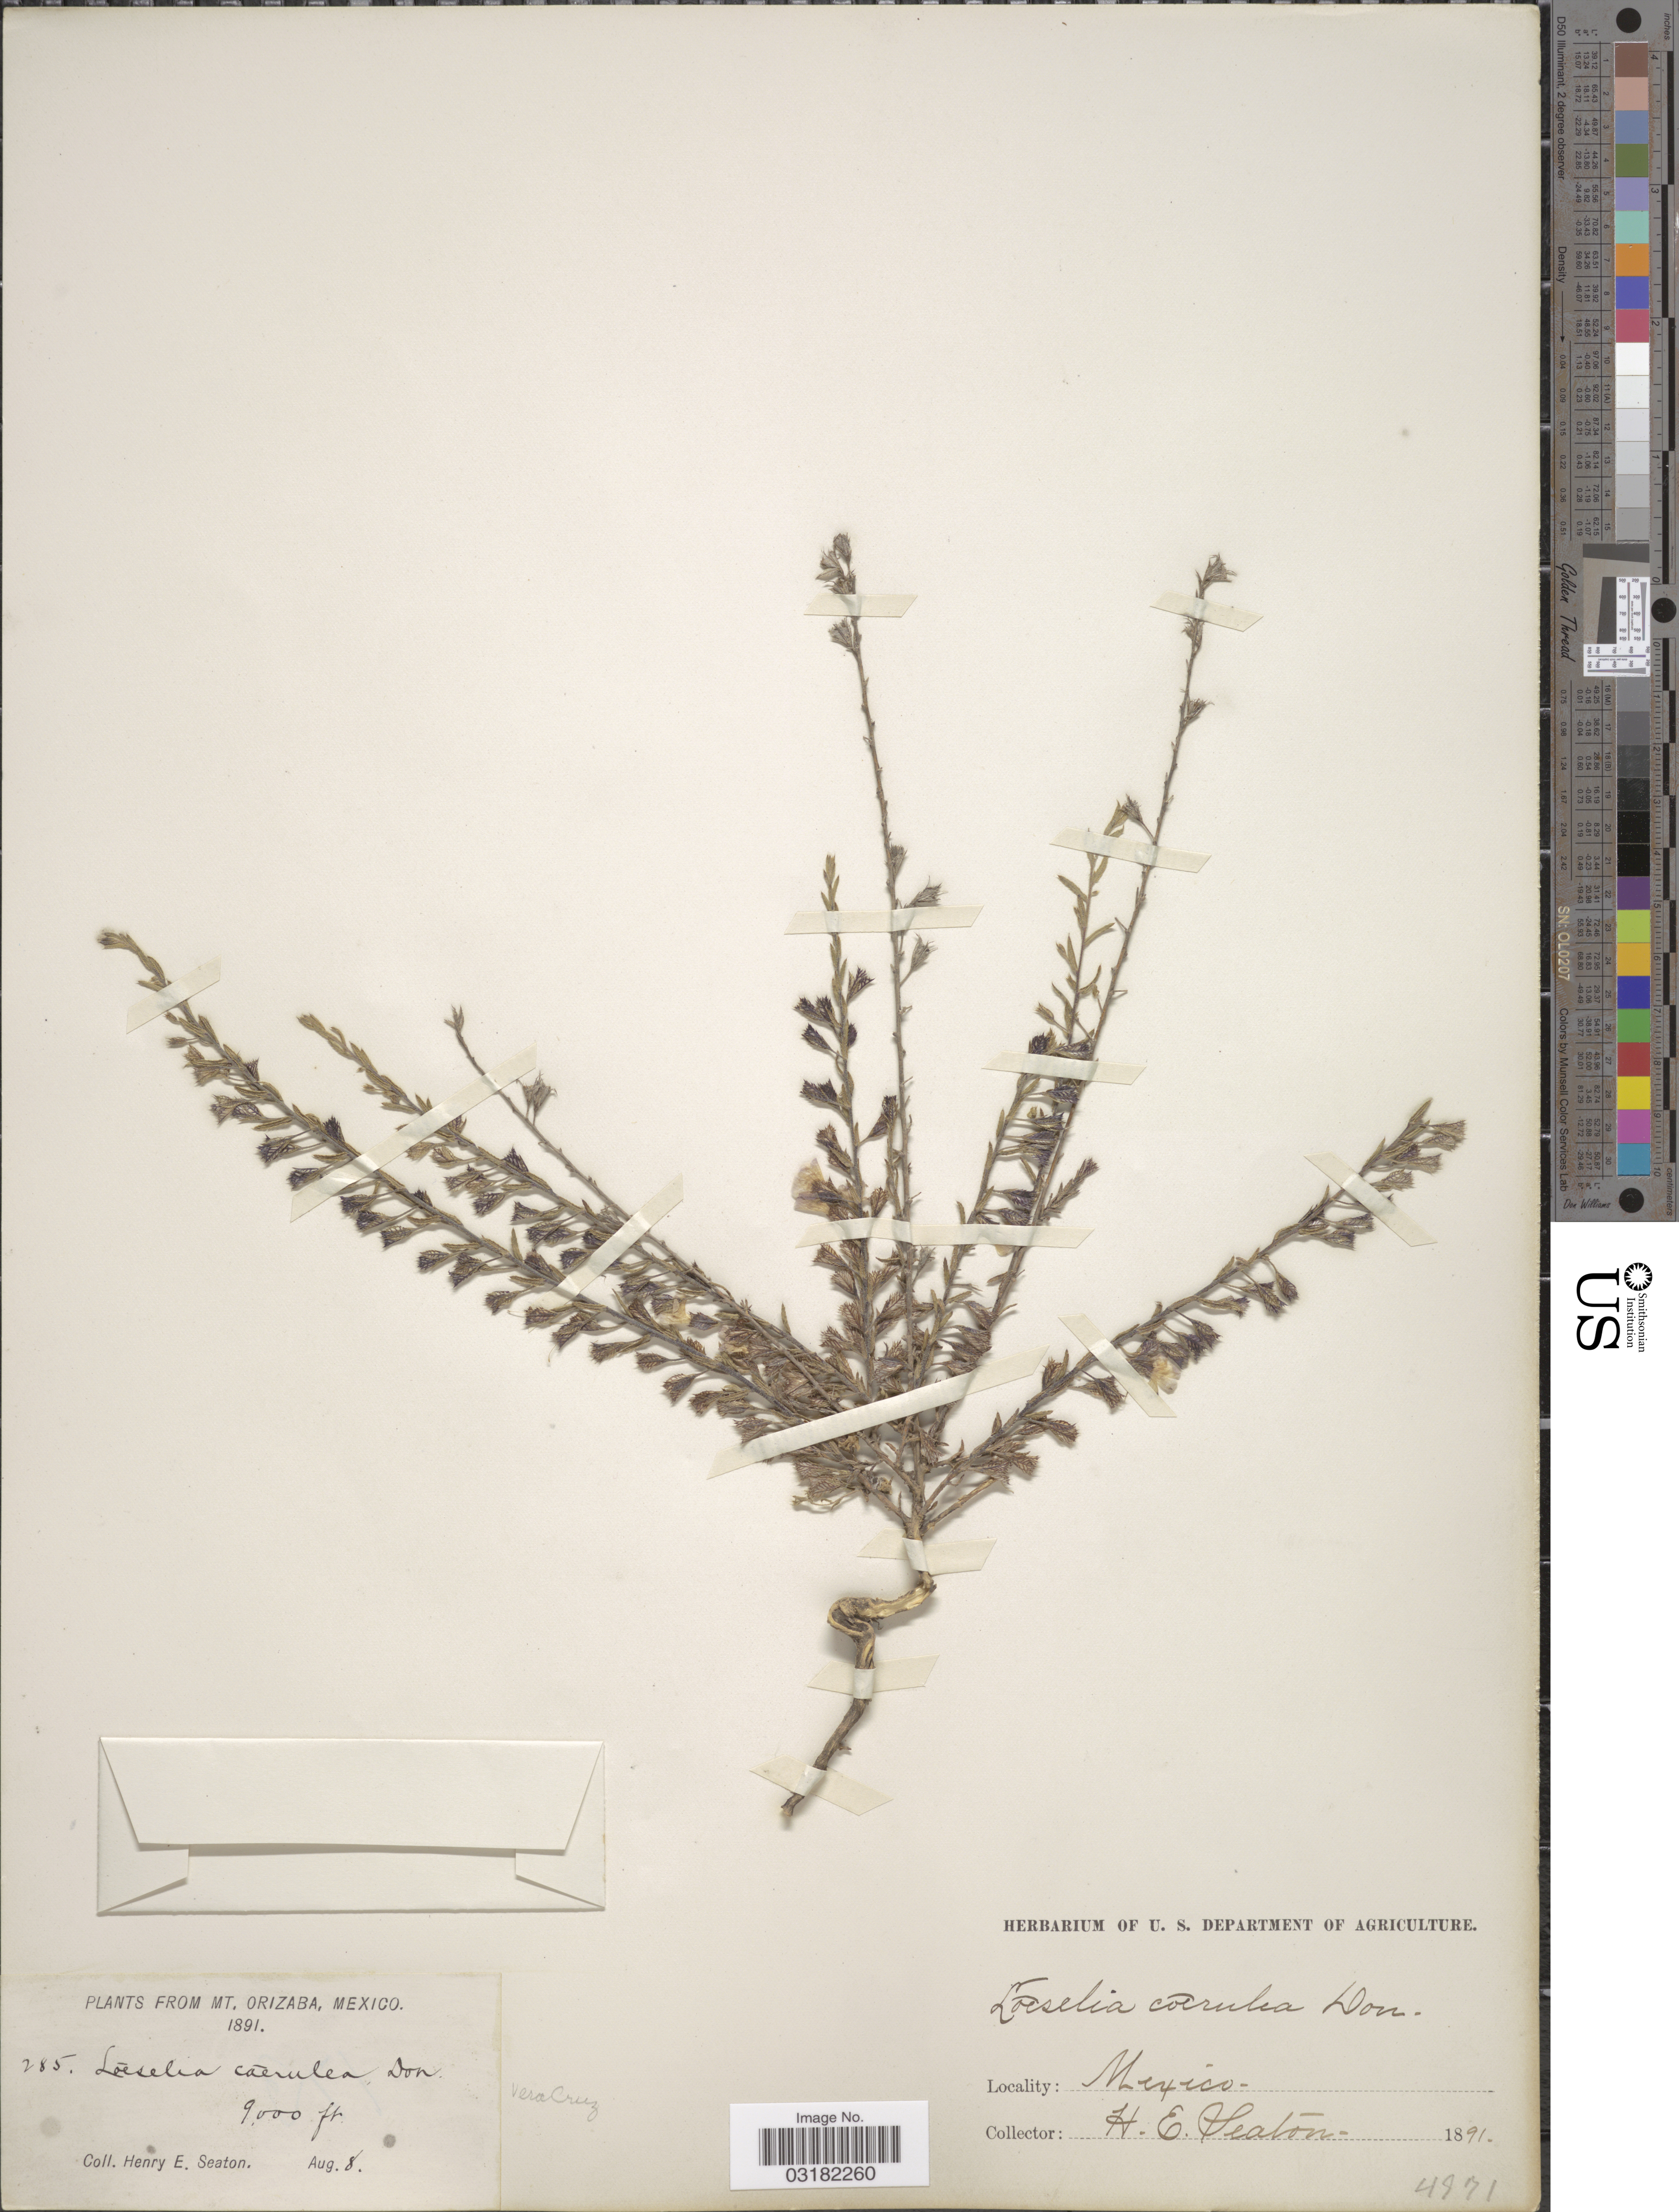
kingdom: Plantae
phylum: Tracheophyta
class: Magnoliopsida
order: Ericales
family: Polemoniaceae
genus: Loeselia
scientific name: Loeselia caerulea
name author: (Cav.) G. Don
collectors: H. Seaton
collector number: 285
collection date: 1891-08-08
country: Mexico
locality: Mt. Orizaba.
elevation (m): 2743